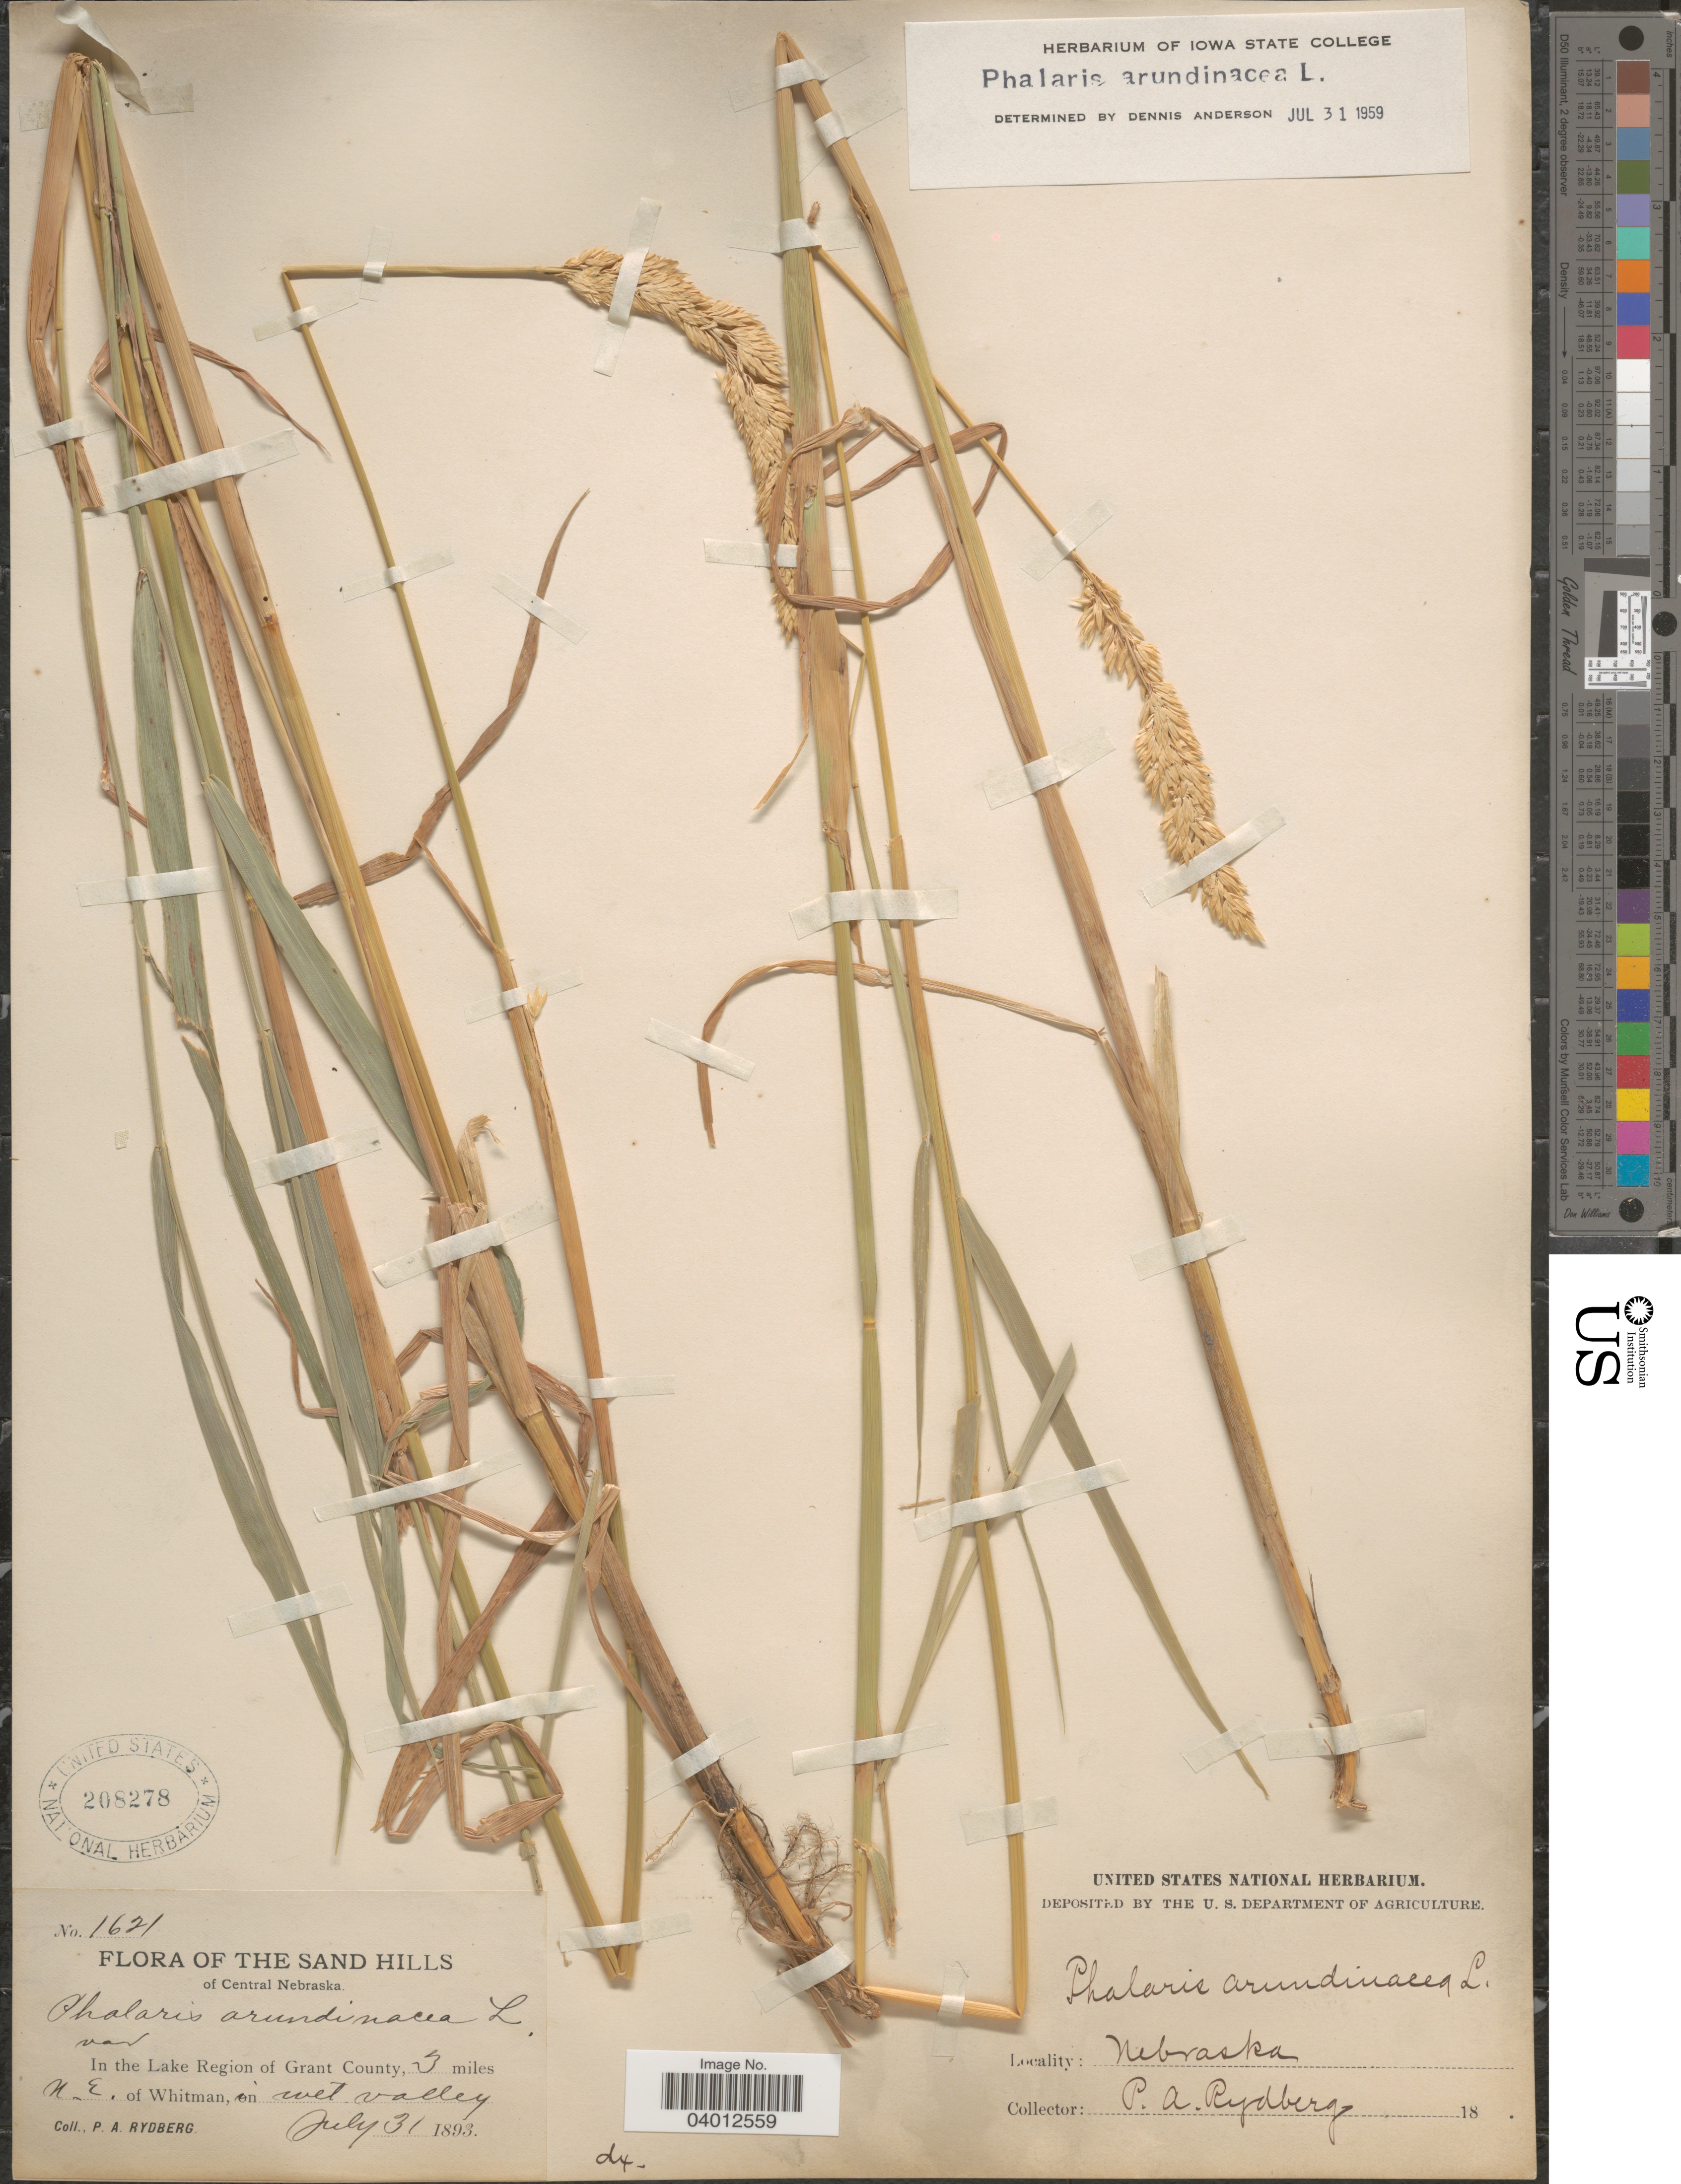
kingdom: Plantae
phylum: Tracheophyta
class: Liliopsida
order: Poales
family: Poaceae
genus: Phalaris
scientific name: Phalaris arundinacea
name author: L.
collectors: P. A. Rydberg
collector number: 1621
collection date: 1893-07-31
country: United States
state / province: Nebraska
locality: The Sand Hills of Central Nebraska. In the Lake Region of Grant County, 3 miles N.E. of Whitman, in wet valley.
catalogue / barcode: US 208278